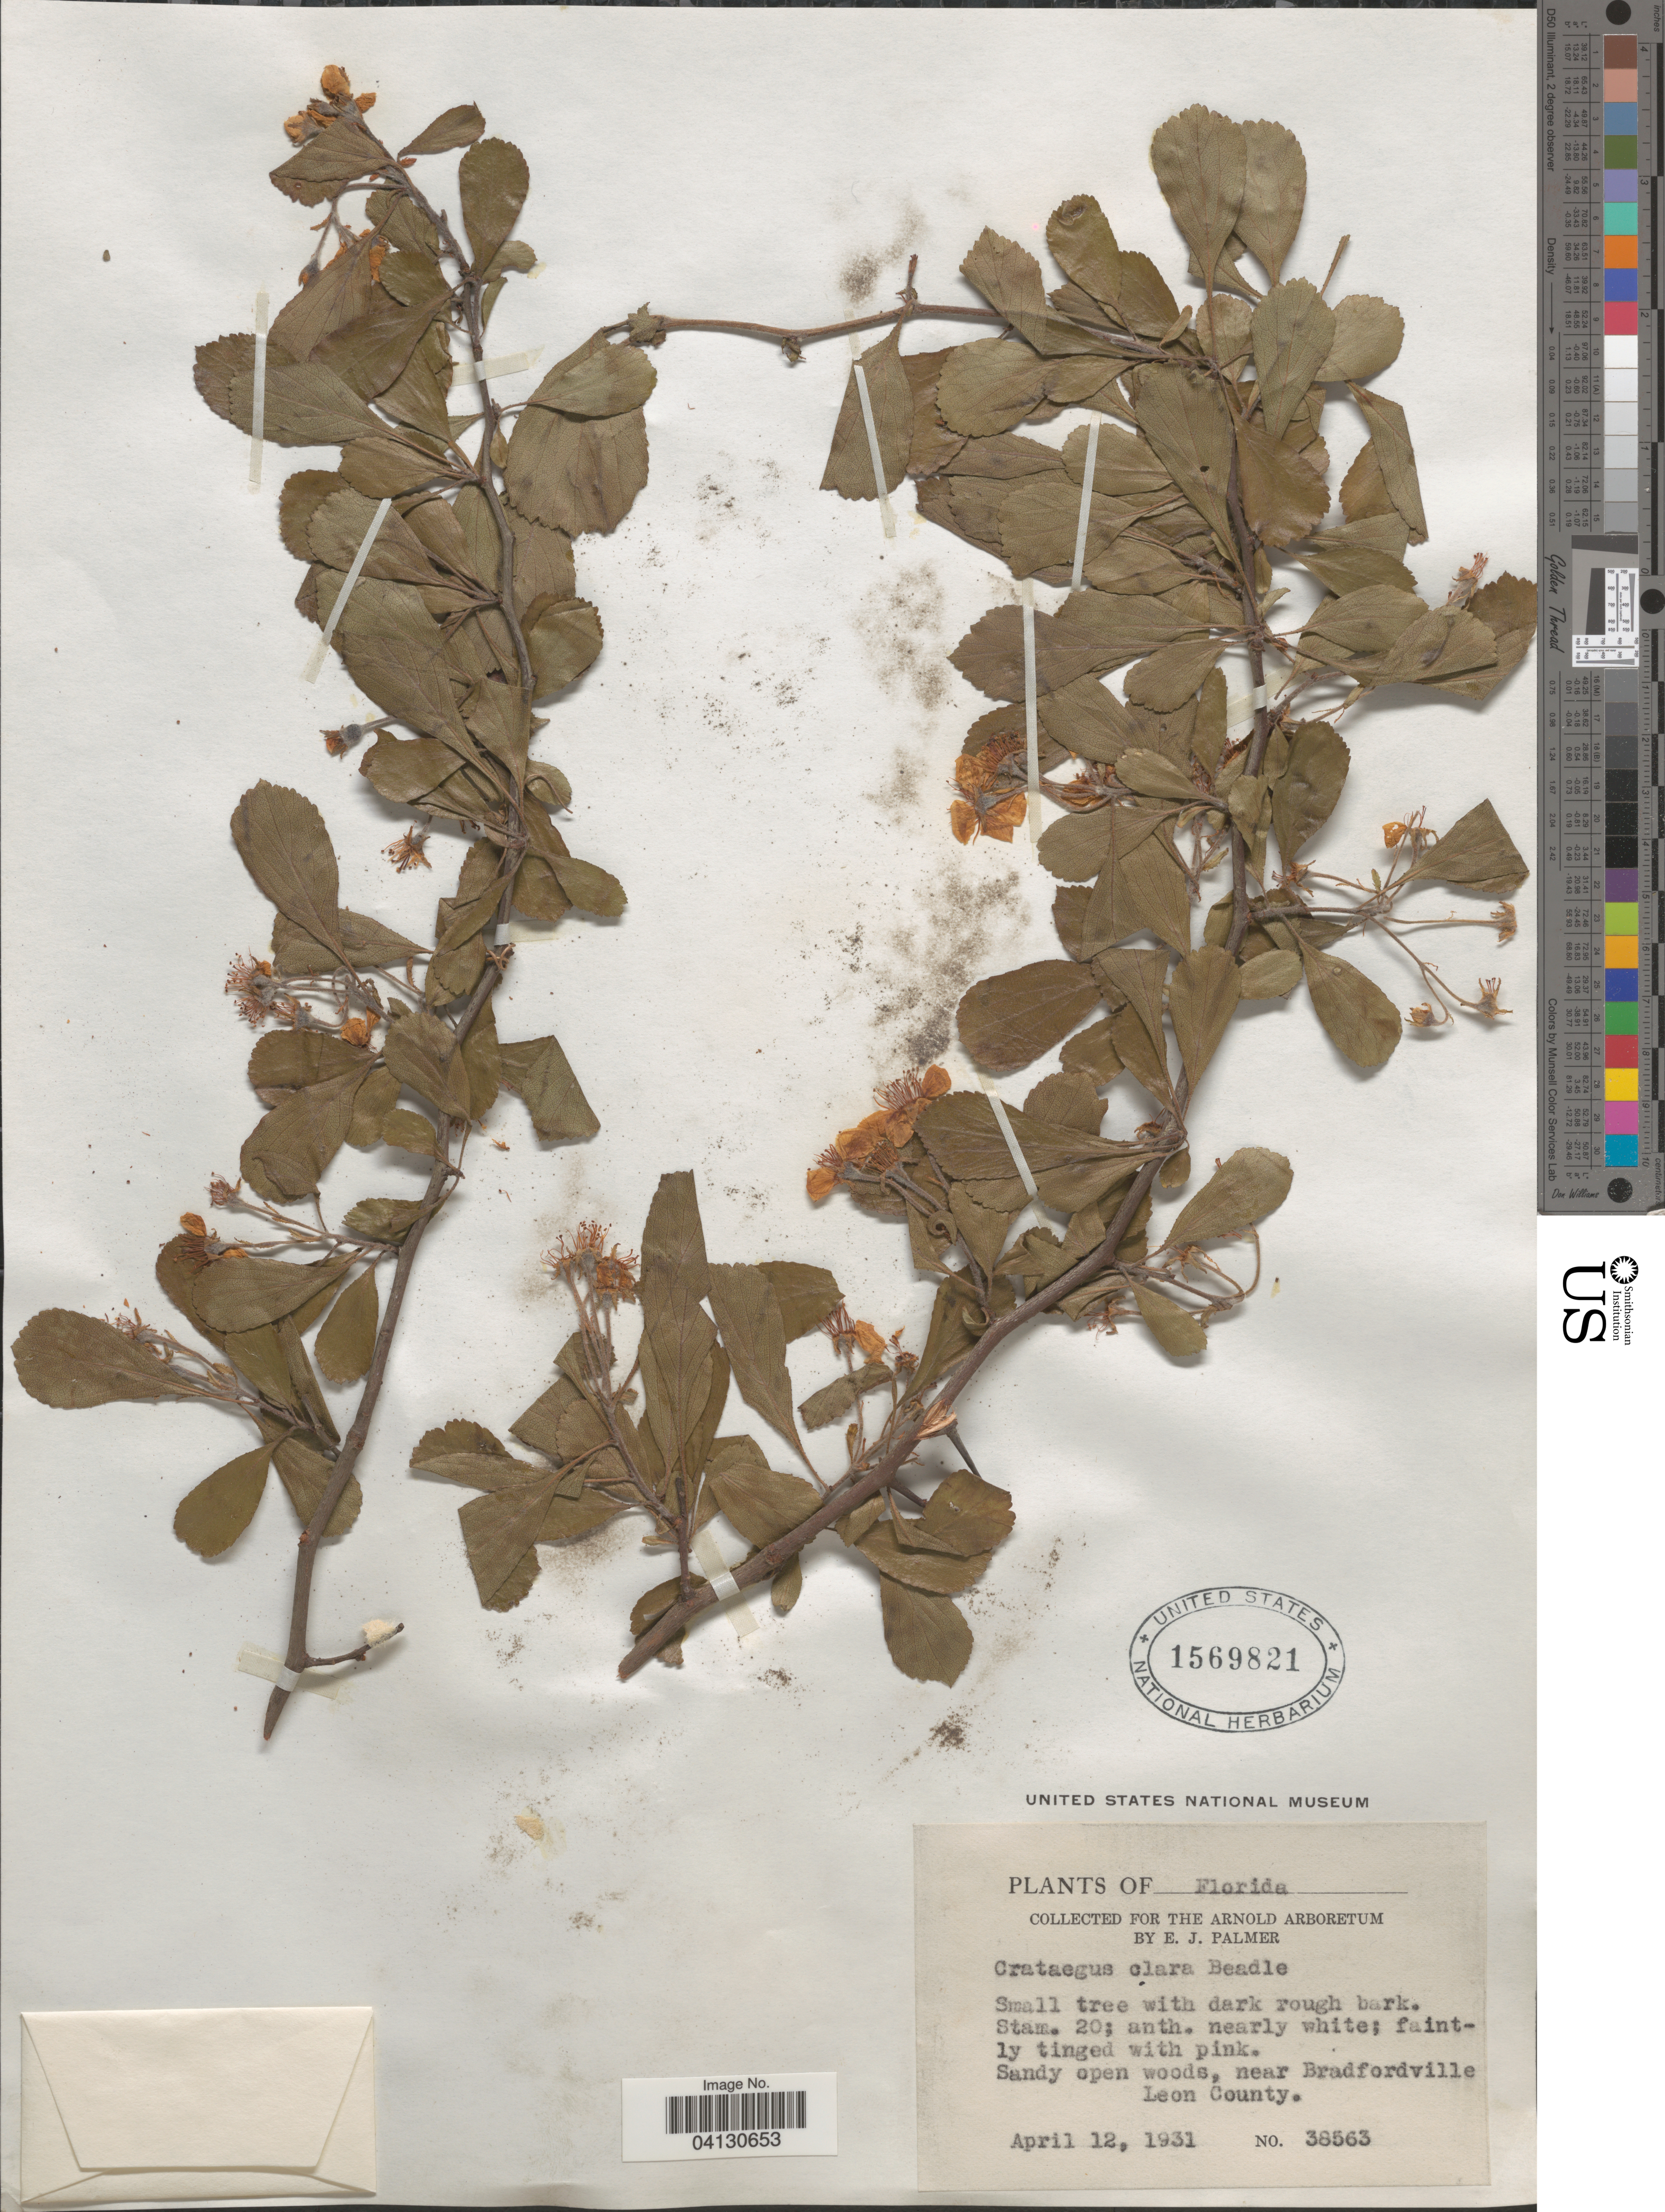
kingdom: Plantae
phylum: Tracheophyta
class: Magnoliopsida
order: Rosales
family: Rosaceae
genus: Crataegus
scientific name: Crataegus clara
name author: Beadle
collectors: E. J. Palmer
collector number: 38563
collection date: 1931-04-12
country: United States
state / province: Florida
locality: Near Bradfordville. Leon County.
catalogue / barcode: US 1569821